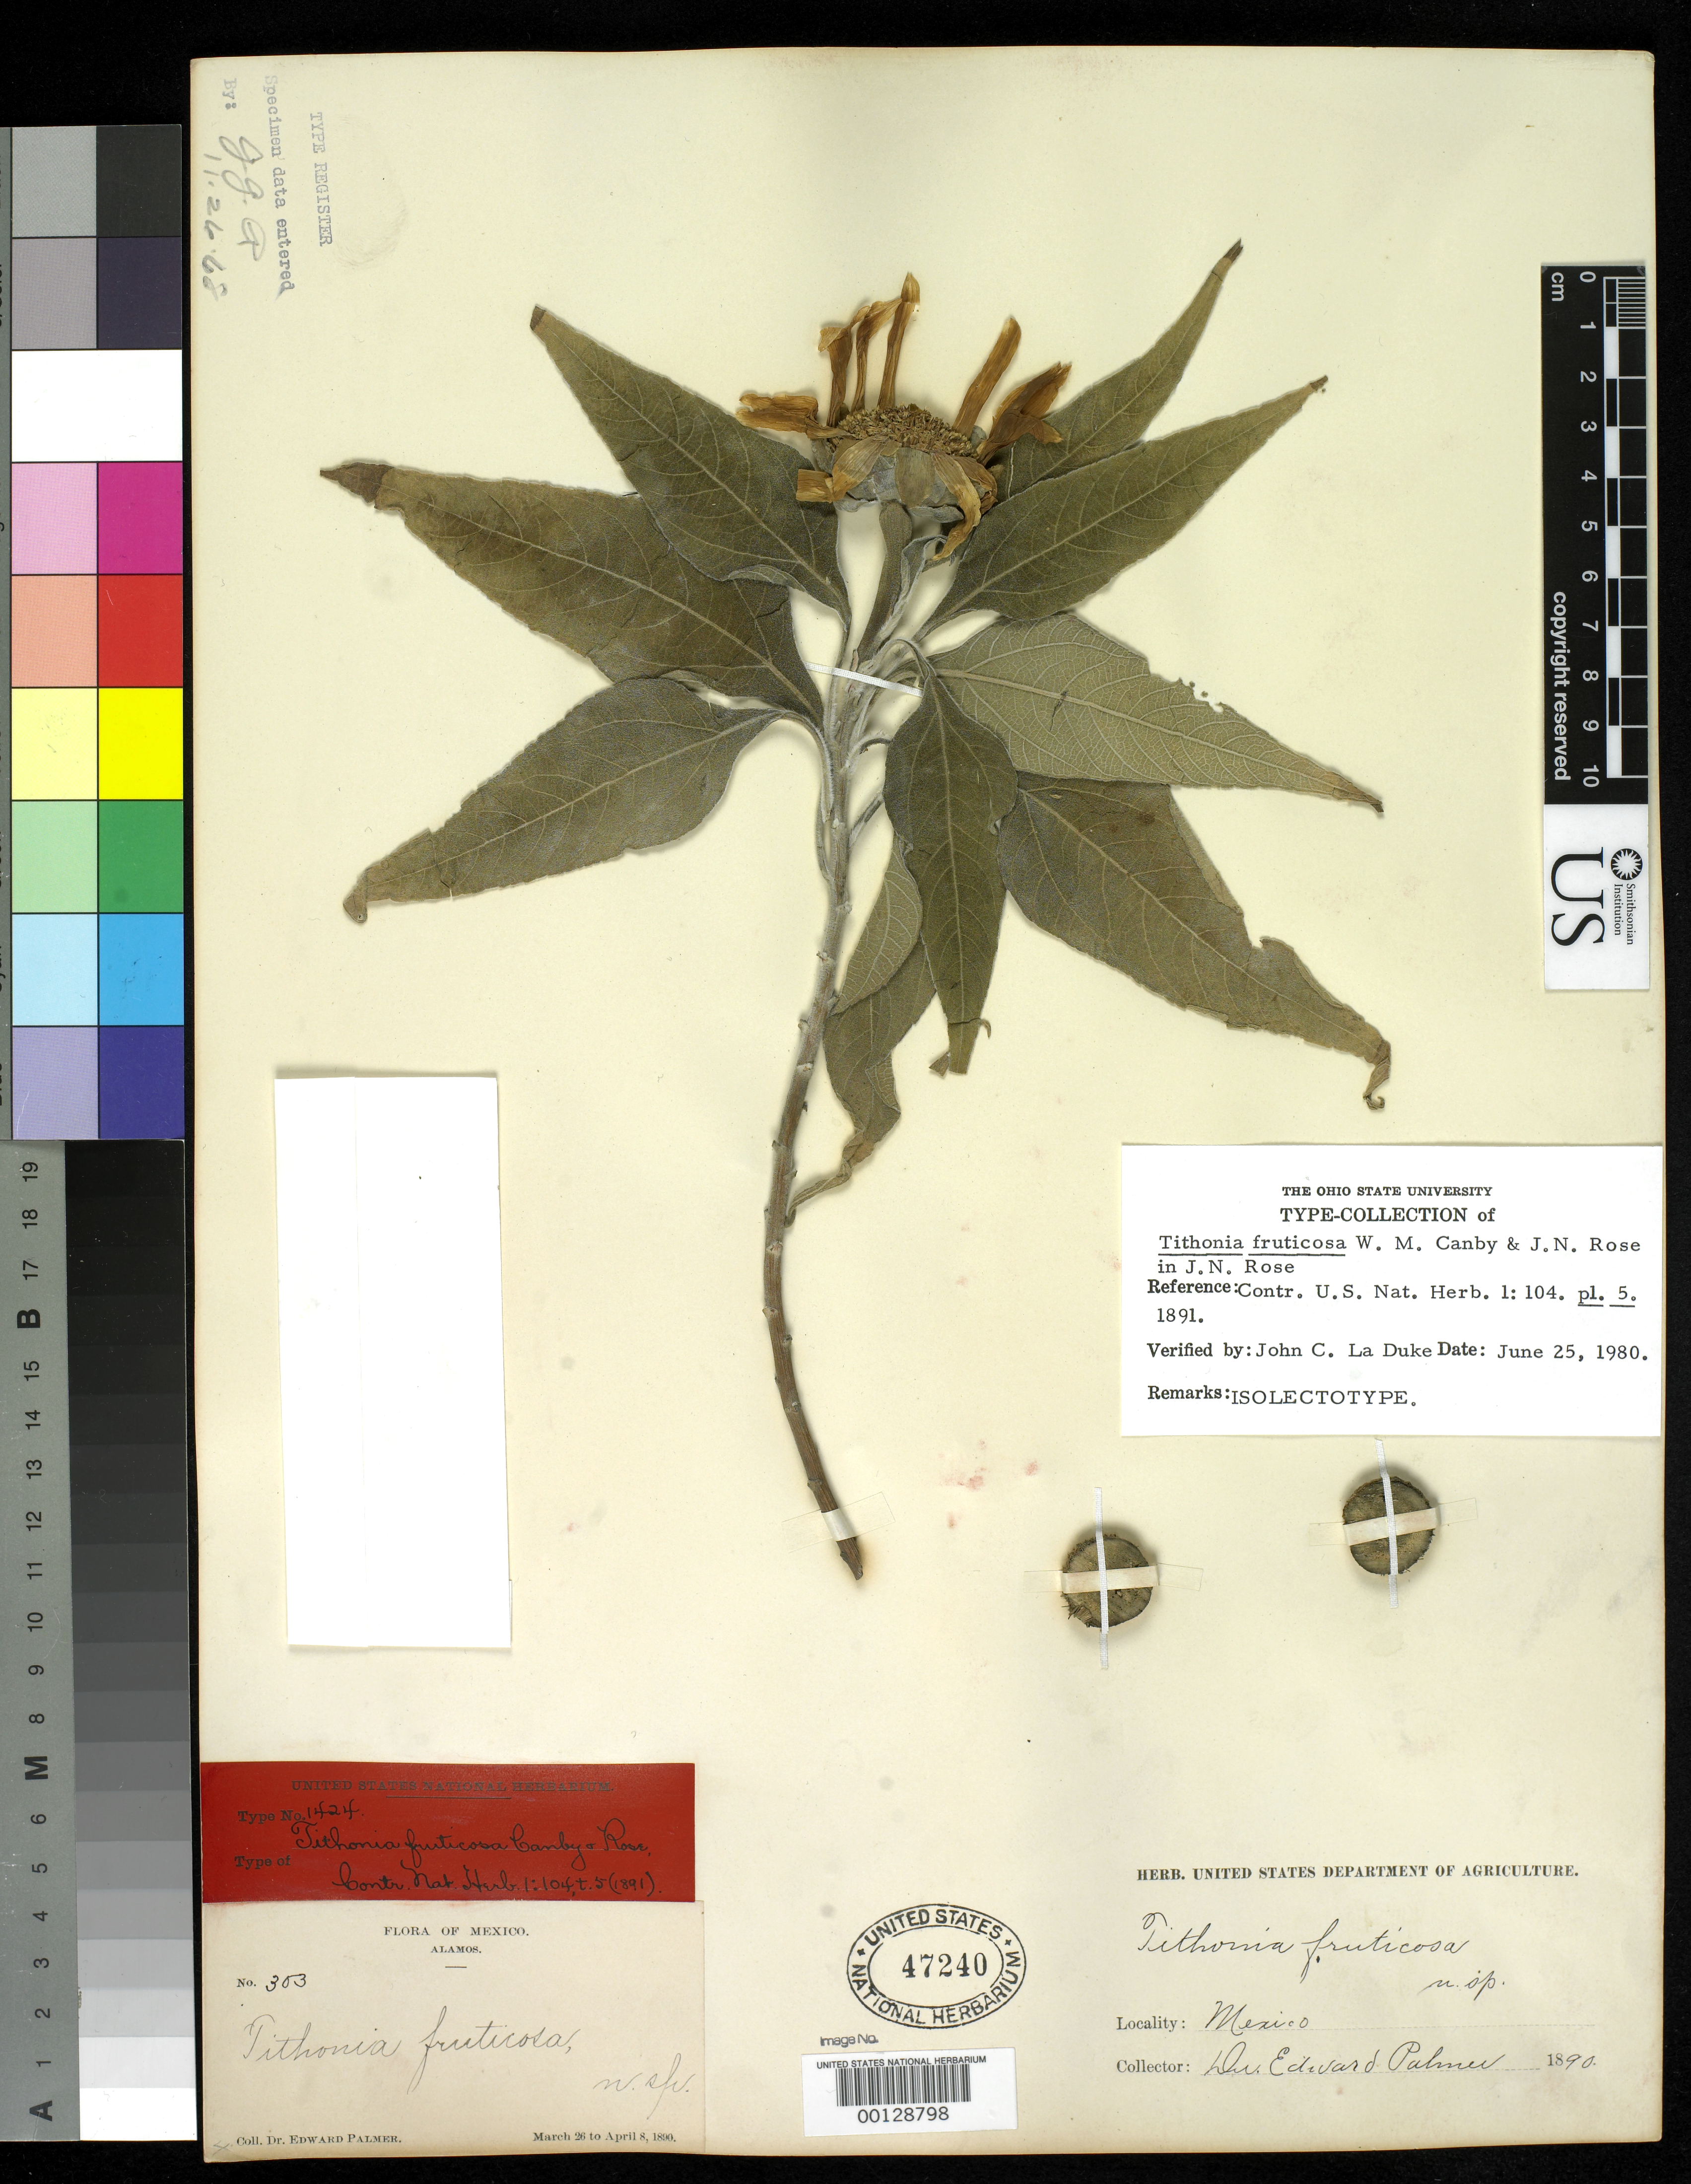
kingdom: Plantae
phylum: Tracheophyta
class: Magnoliopsida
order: Asterales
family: Asteraceae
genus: Tithonia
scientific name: Tithonia fruticosa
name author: Canby & Rose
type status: Isolectotype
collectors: E. Palmer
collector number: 303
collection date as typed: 26 Mar 1890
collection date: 1890-03-26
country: Mexico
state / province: Sonora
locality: Alamos.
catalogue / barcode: US 47240